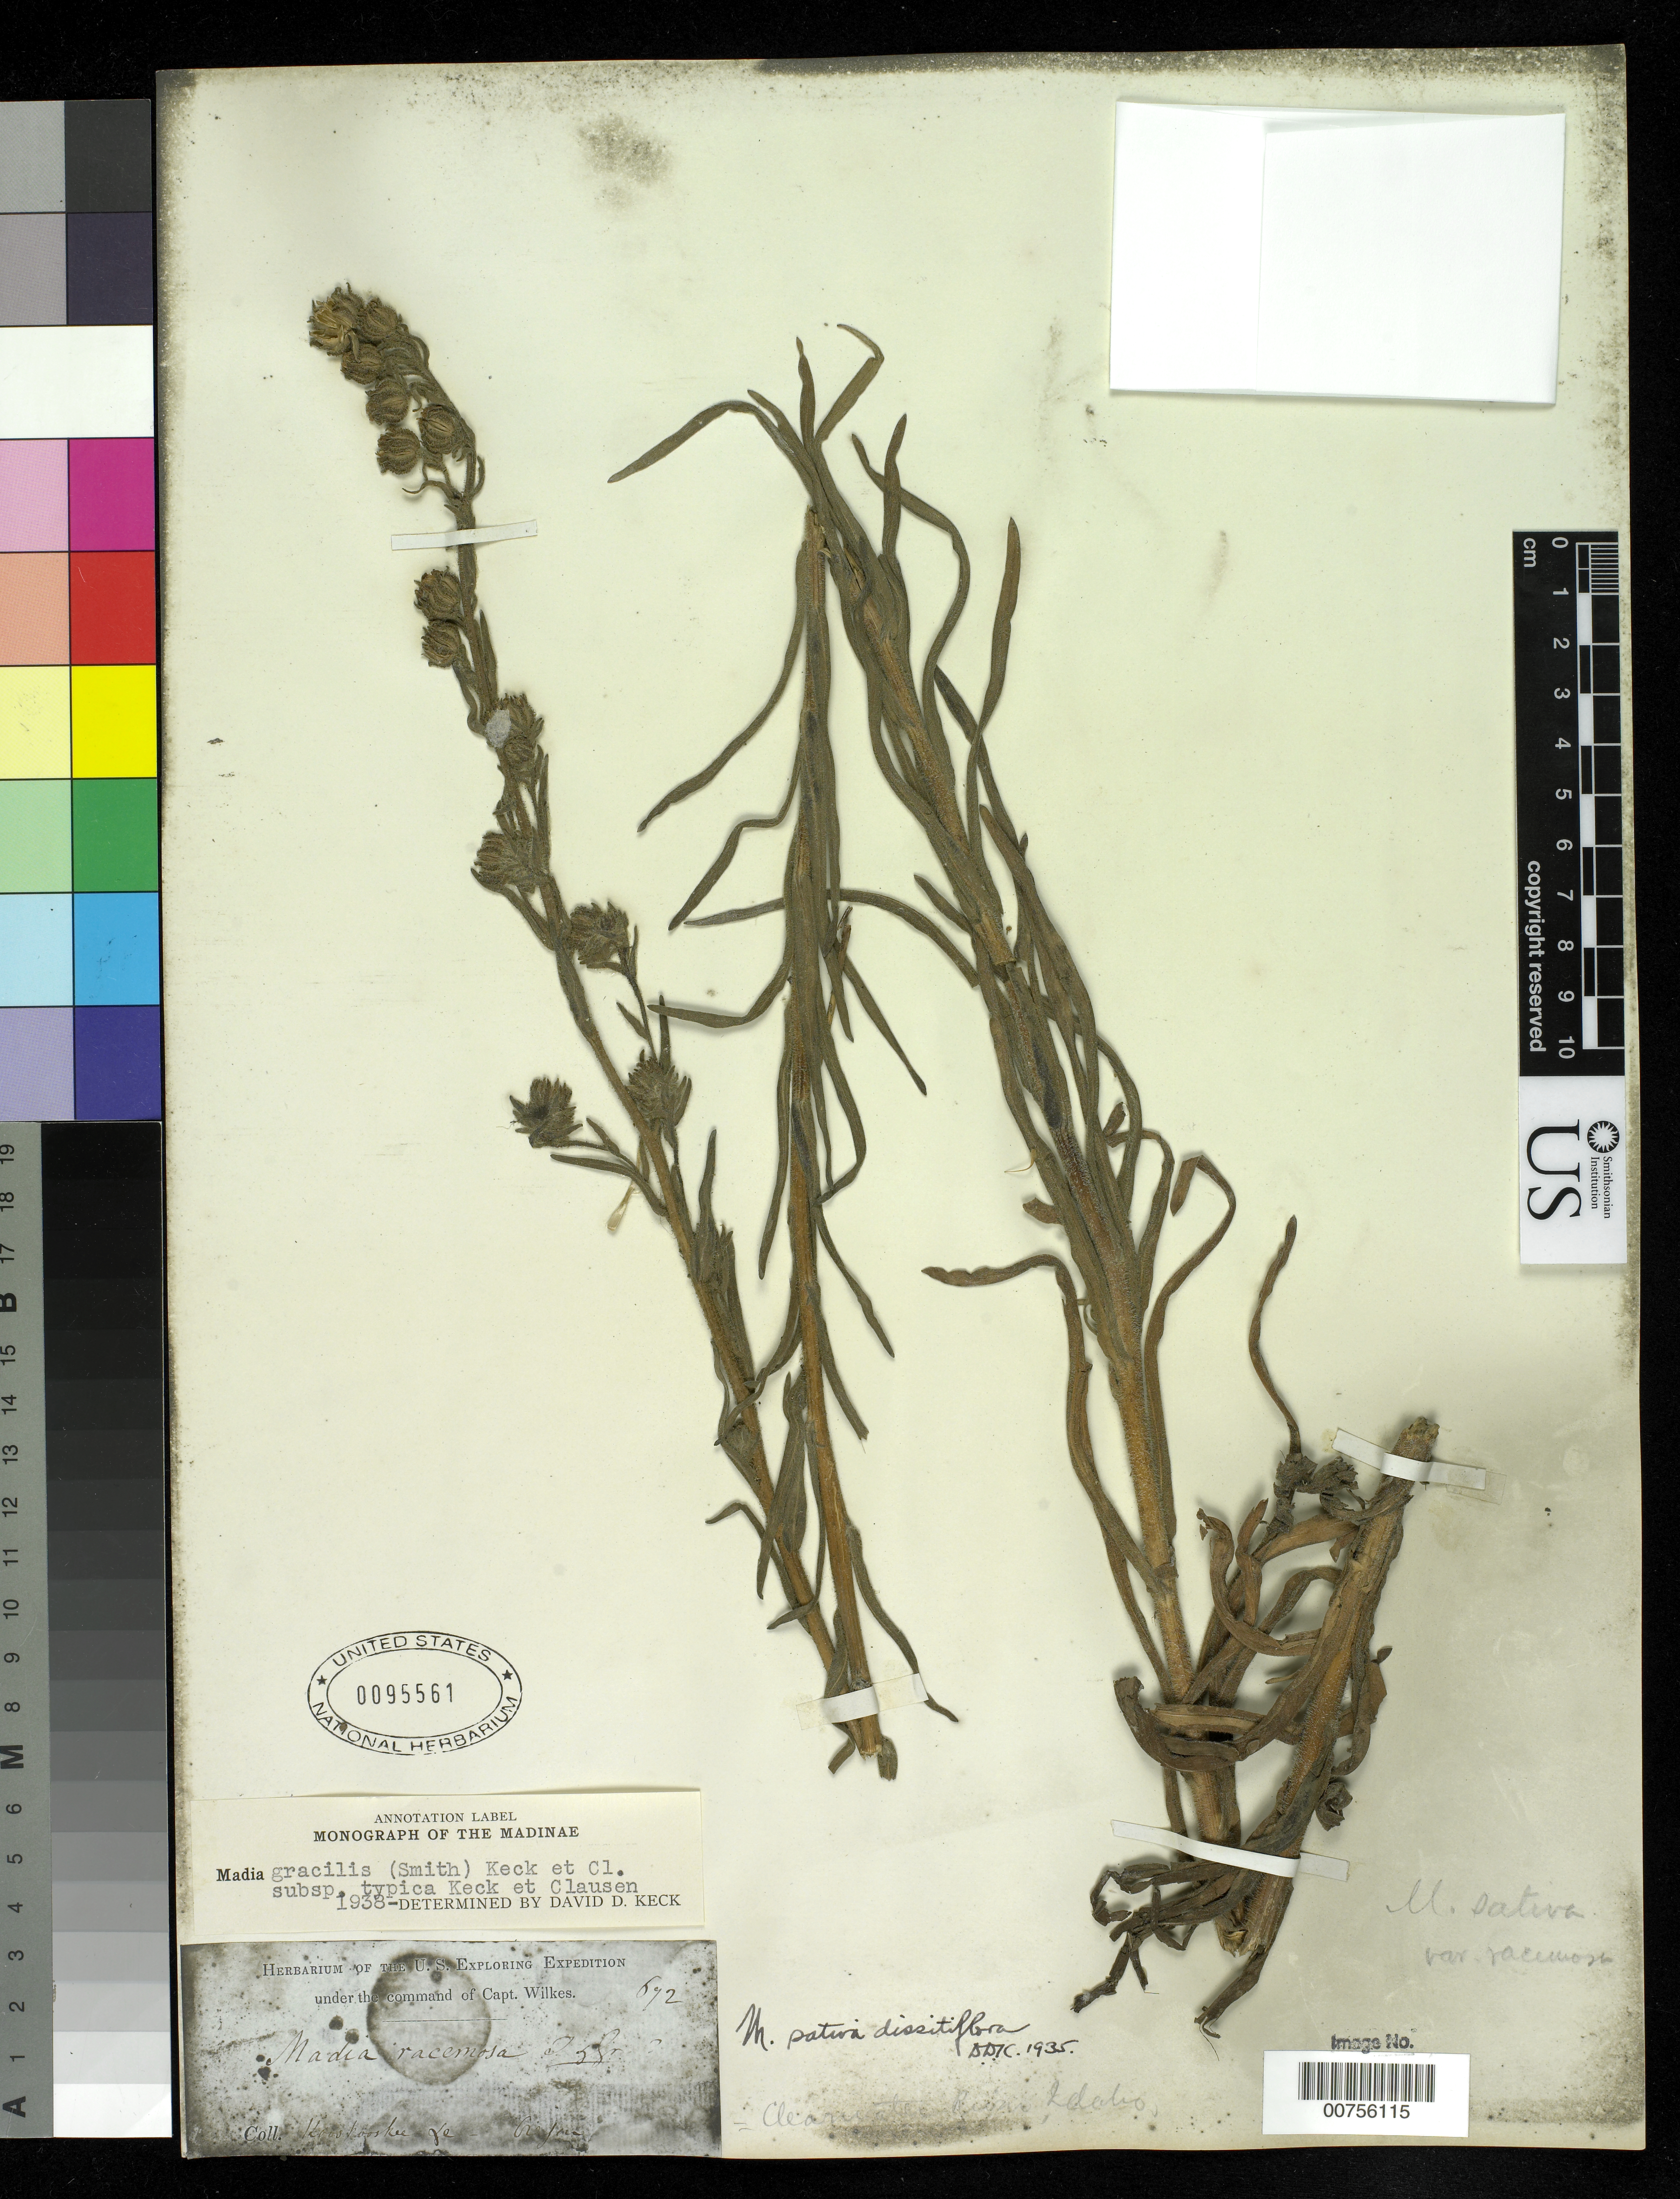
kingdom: Plantae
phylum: Tracheophyta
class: Magnoliopsida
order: Asterales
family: Asteraceae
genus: Madia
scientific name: Madia gracilis subsp. gracilis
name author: (Sm.) D.D. Keck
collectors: Wilkes Explor. Exped.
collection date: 1838/1842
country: United States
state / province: Oregon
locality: Kooskooskee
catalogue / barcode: US 95561